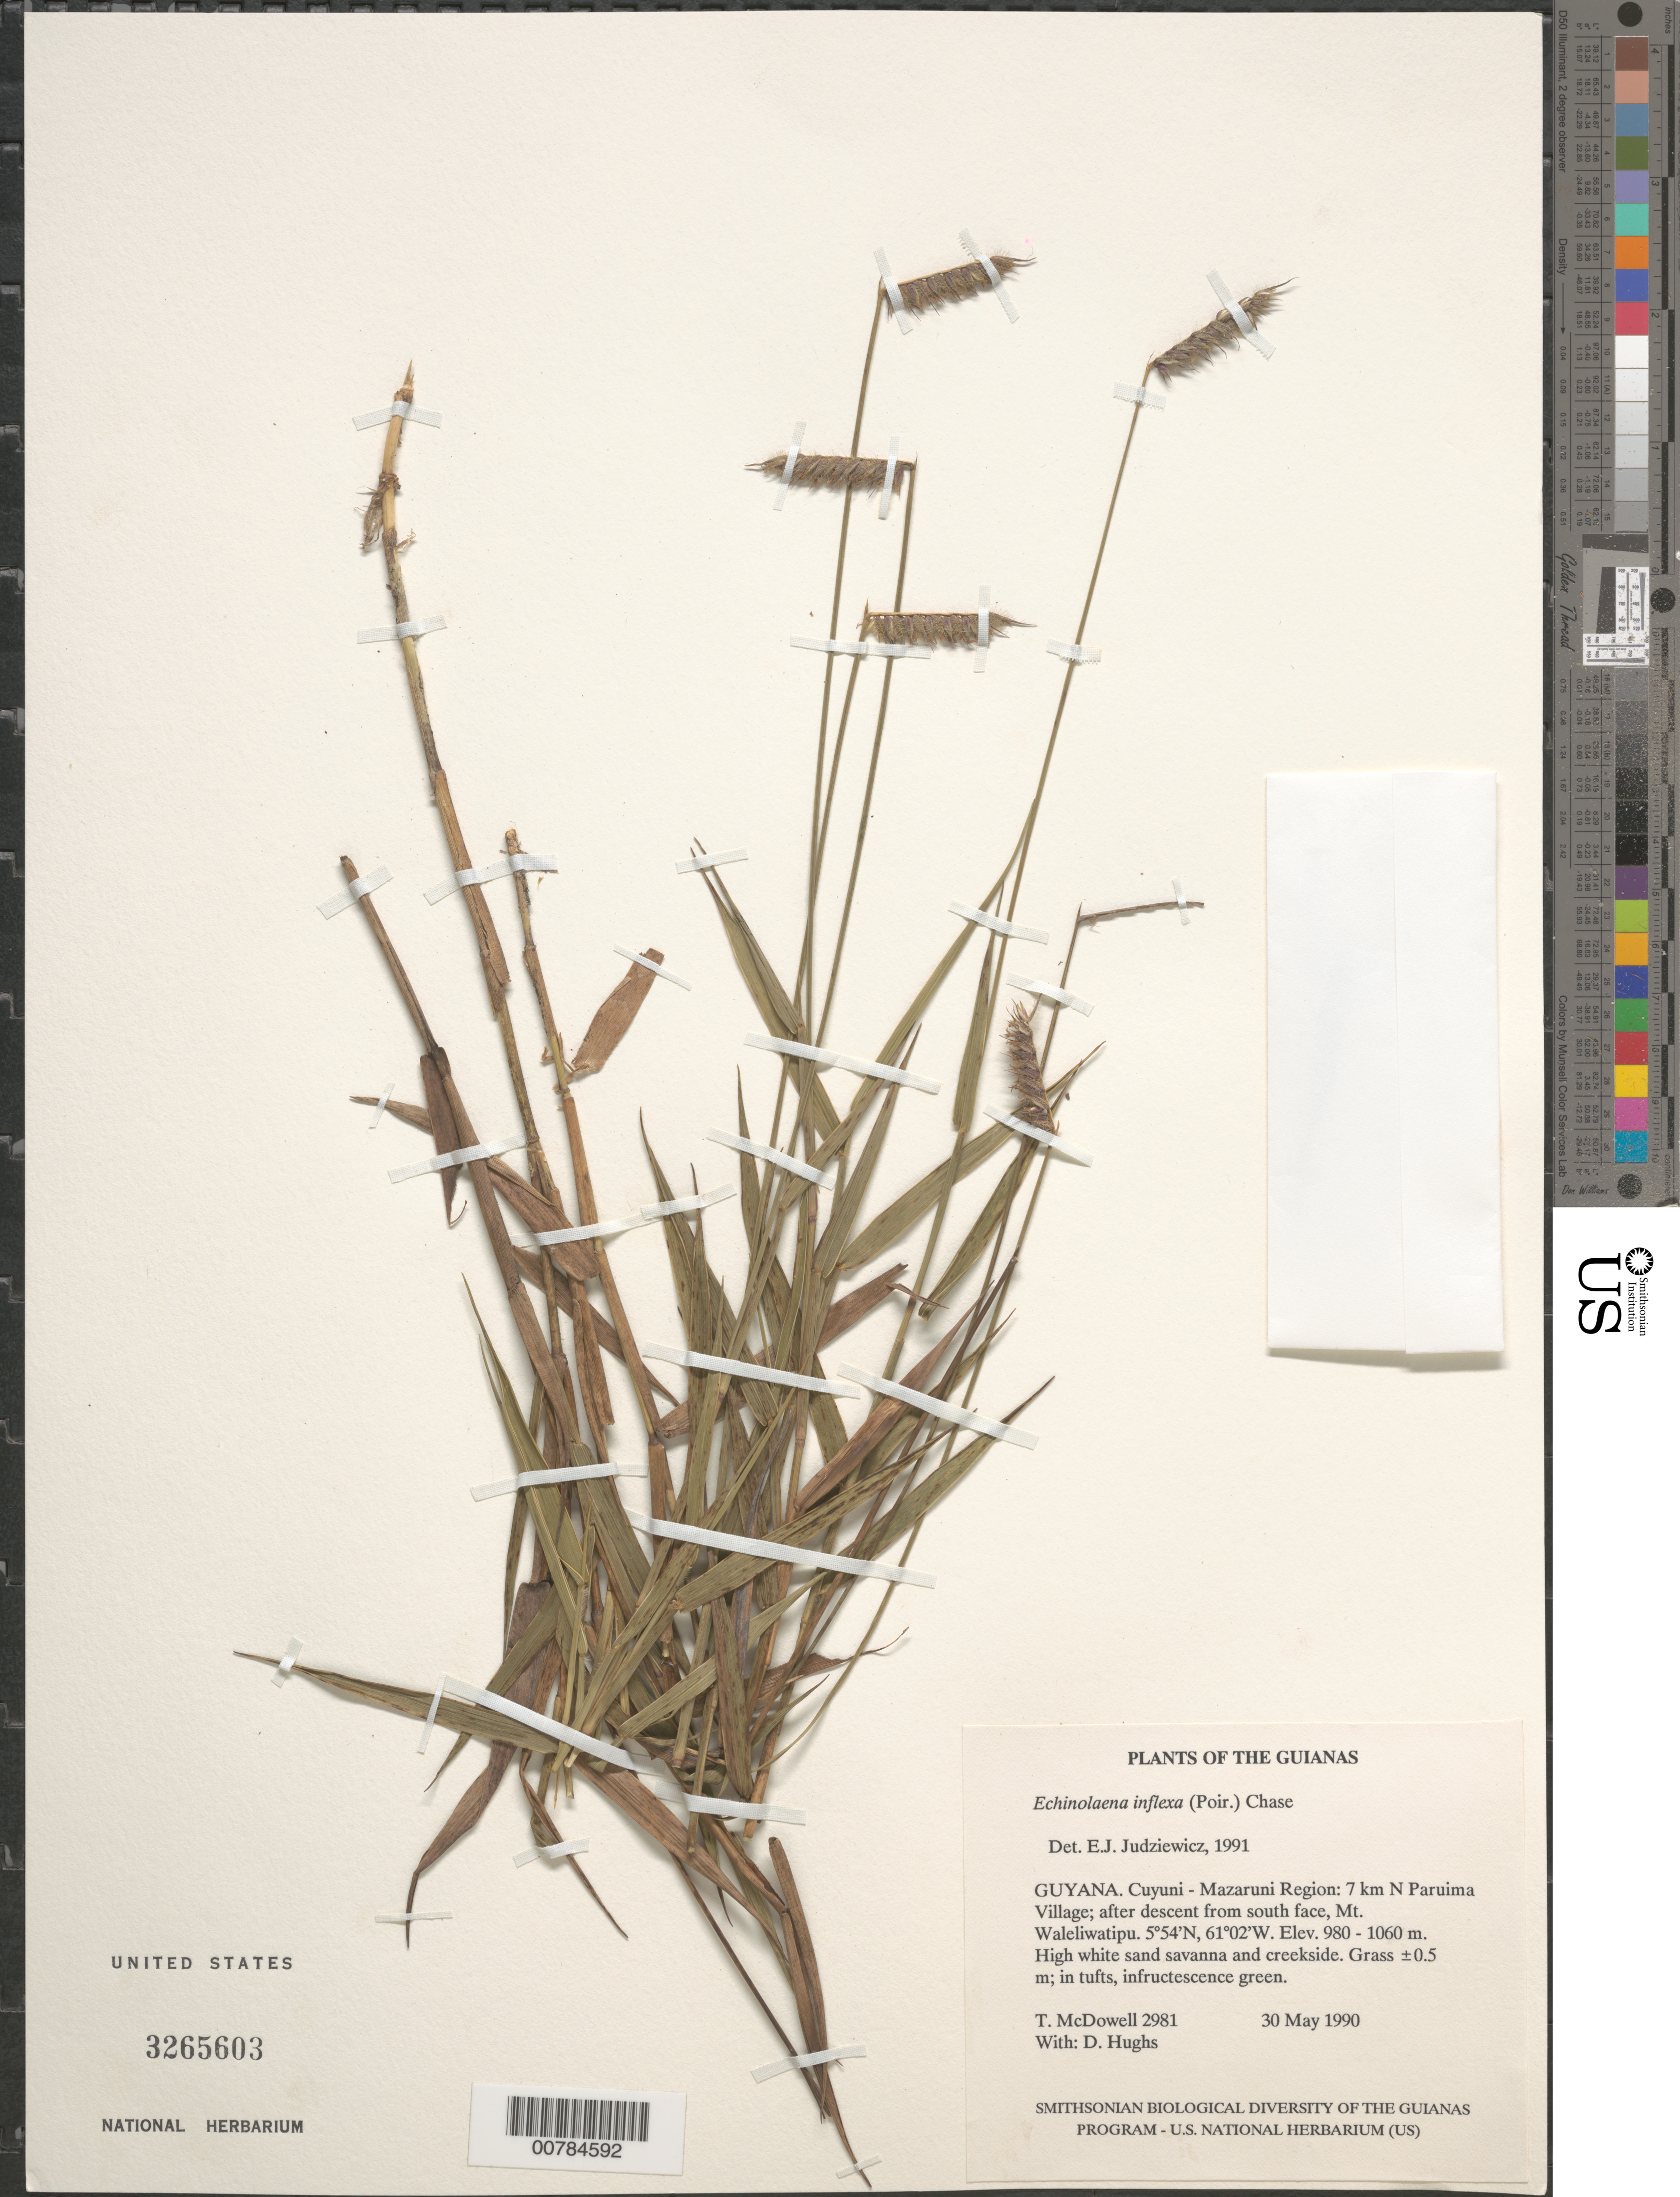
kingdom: Plantae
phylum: Tracheophyta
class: Liliopsida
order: Poales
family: Poaceae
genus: Echinolaena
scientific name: Echinolaena inflexa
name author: (Poir.) Chase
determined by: Judziewicz, E. J.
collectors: T. McDowell, D. Hughs & D. Gopaul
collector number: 2981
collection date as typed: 30 May 1990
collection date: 1990-05-30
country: Guyana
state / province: Cuyuni-Mazaruni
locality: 7 km N of Paruima Village; after descent from south face of Mt. Waleliwatipu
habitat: High white sand savanna and creekside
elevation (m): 980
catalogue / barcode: US 3265603